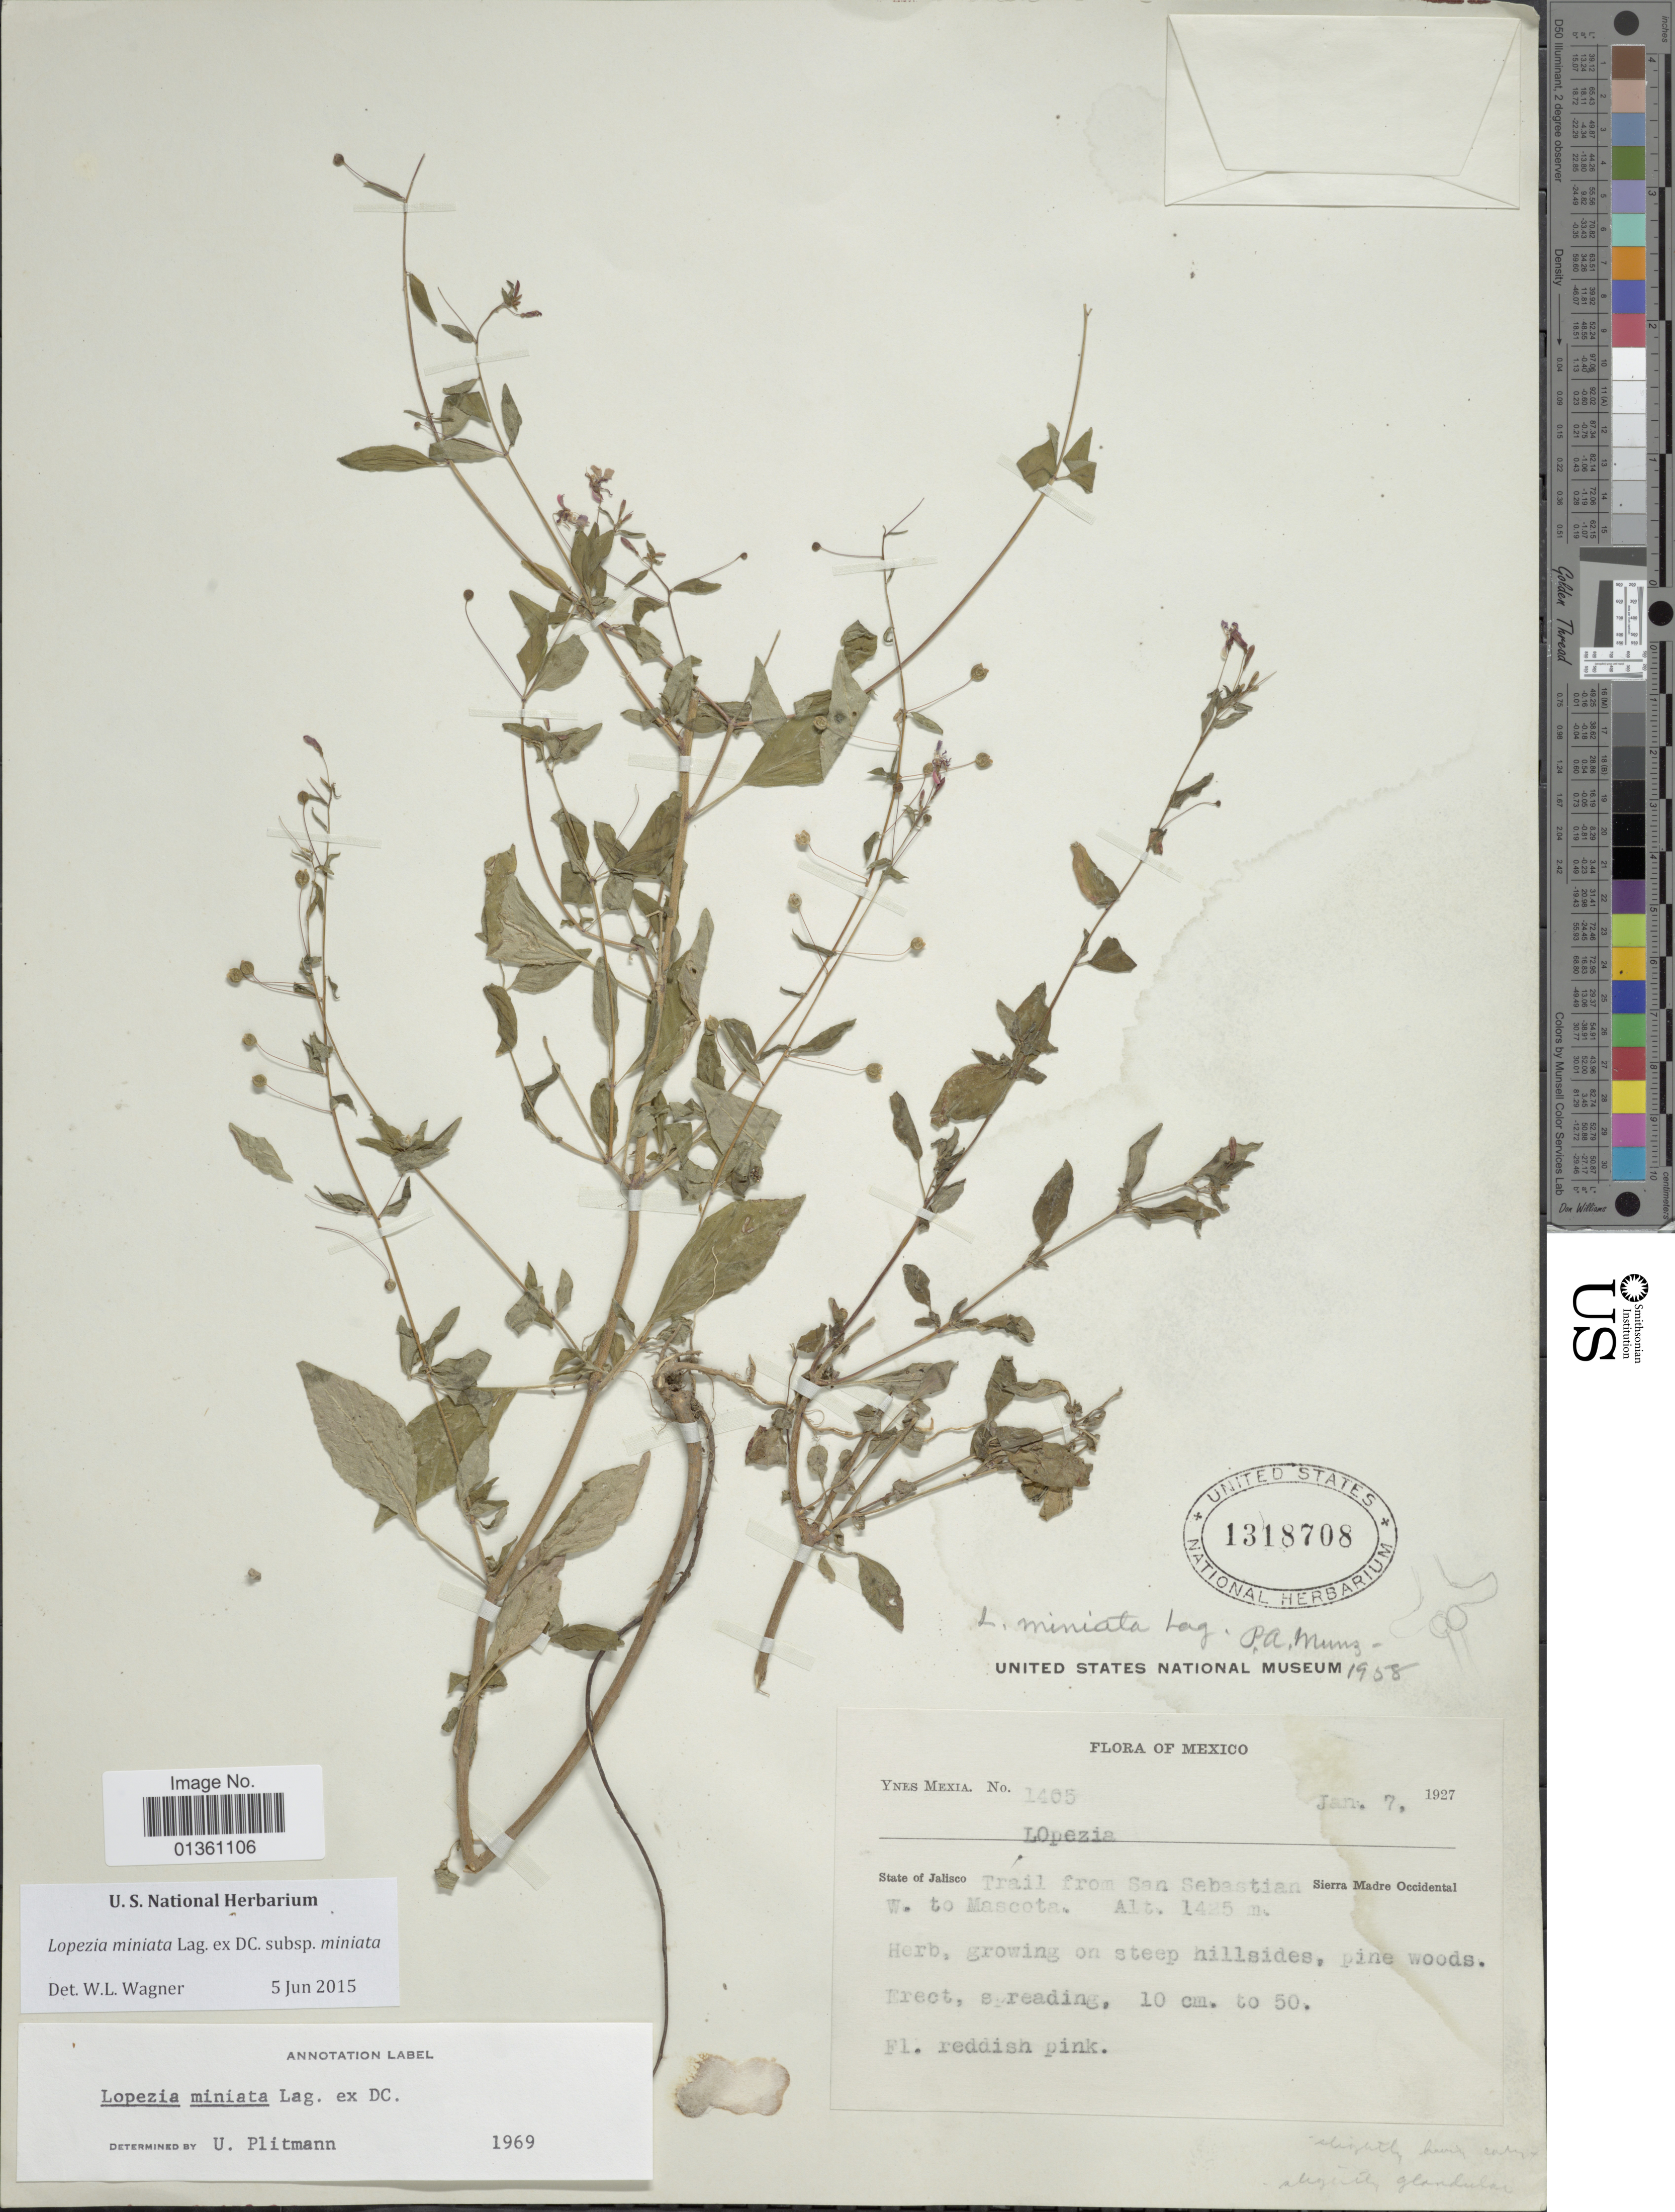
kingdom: Plantae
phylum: Tracheophyta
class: Magnoliopsida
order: Myrtales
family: Onagraceae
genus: Lopezia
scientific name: Lopezia miniata subsp. miniata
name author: Lag. ex DC.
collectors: Y. Mexia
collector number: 1465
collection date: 1927-01-07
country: Mexico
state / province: Jalisco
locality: Trail from San Sebastian, W. to Mascota. Sierra Madre Occidental.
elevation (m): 1425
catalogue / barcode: US 1318708